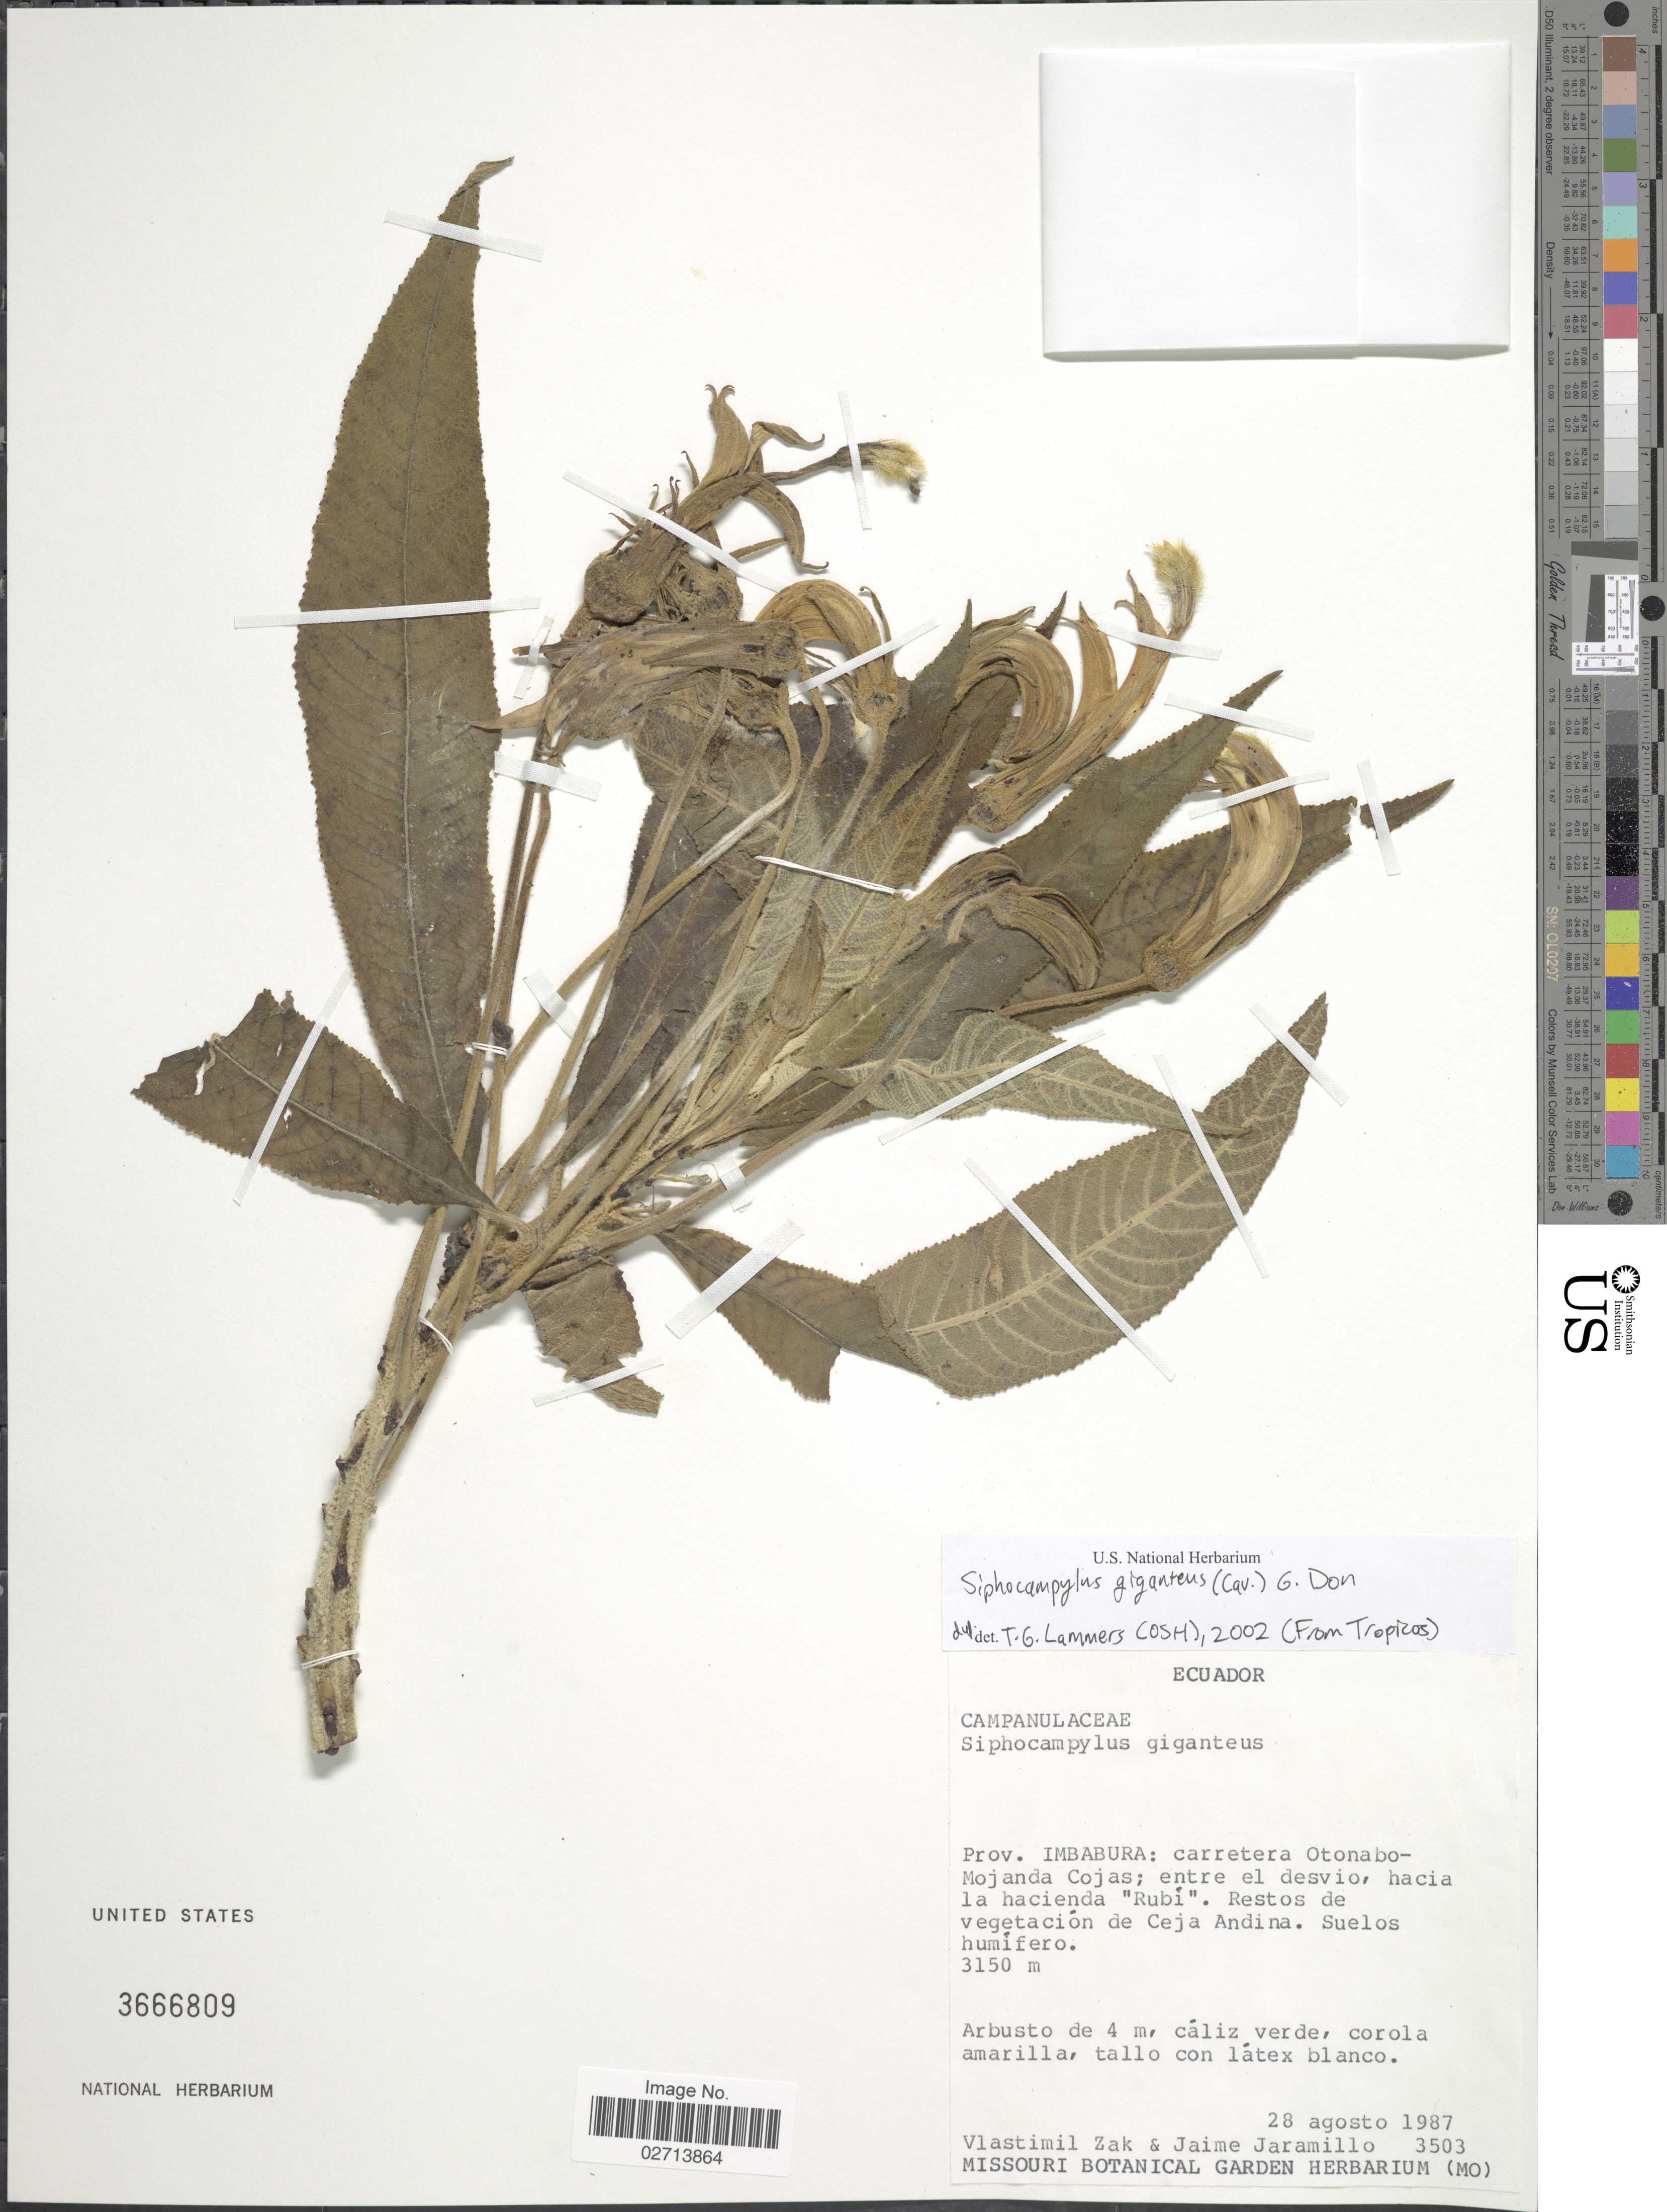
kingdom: Plantae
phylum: Tracheophyta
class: Magnoliopsida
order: Asterales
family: Campanulaceae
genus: Siphocampylus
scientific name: Siphocampylus giganteus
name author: (Cav.) G. Don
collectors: V. Zak & J. Jaramillo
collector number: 3503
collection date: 1987-08-28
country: Ecuador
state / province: Imbabura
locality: Carretera Otonabo-Mojanda Cojas; entre el desvio, hacia la hacienda 'Rubi'. Restos de vegetación de ceja Andina.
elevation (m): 3150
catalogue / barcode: US 3666809